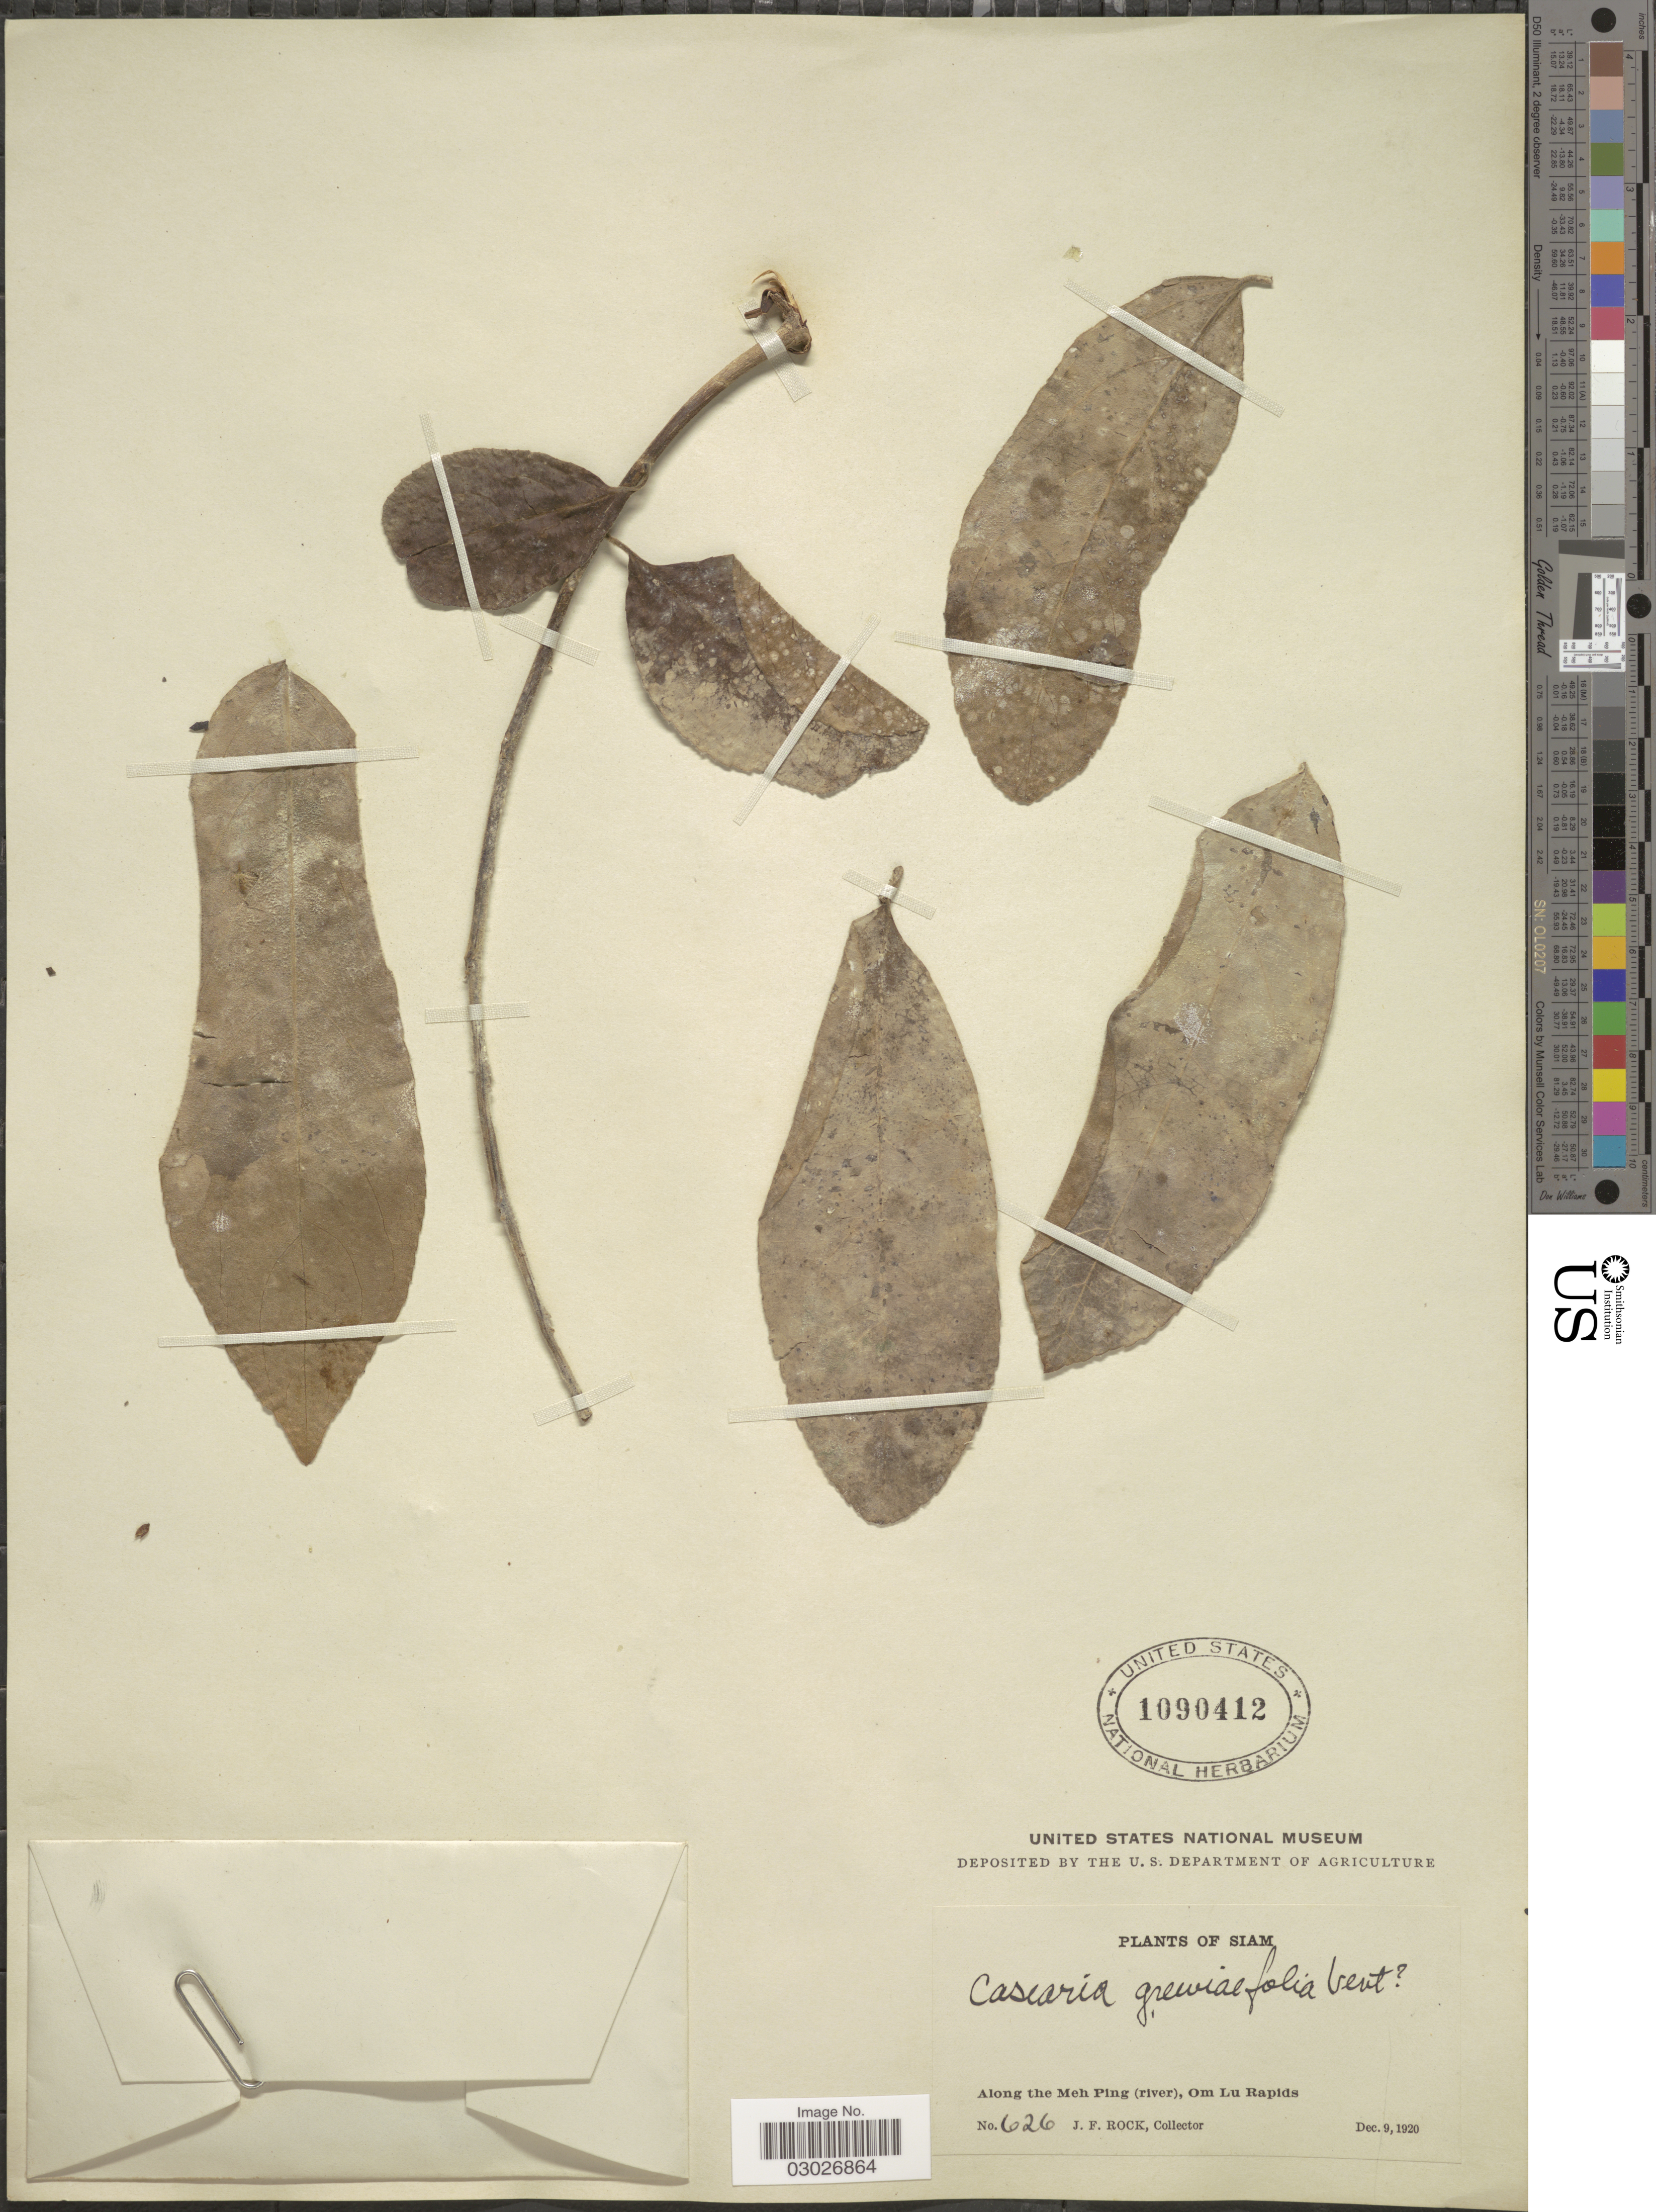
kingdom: Plantae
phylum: Tracheophyta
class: Magnoliopsida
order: Malpighiales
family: Salicaceae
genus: Casearia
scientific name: Casearia grewiifolia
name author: Vent.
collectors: J. Rock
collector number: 626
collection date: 1920-12-09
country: Thailand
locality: Siam. Along the Meh Ping (river), Om Lu Rapids.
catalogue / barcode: US 1090412